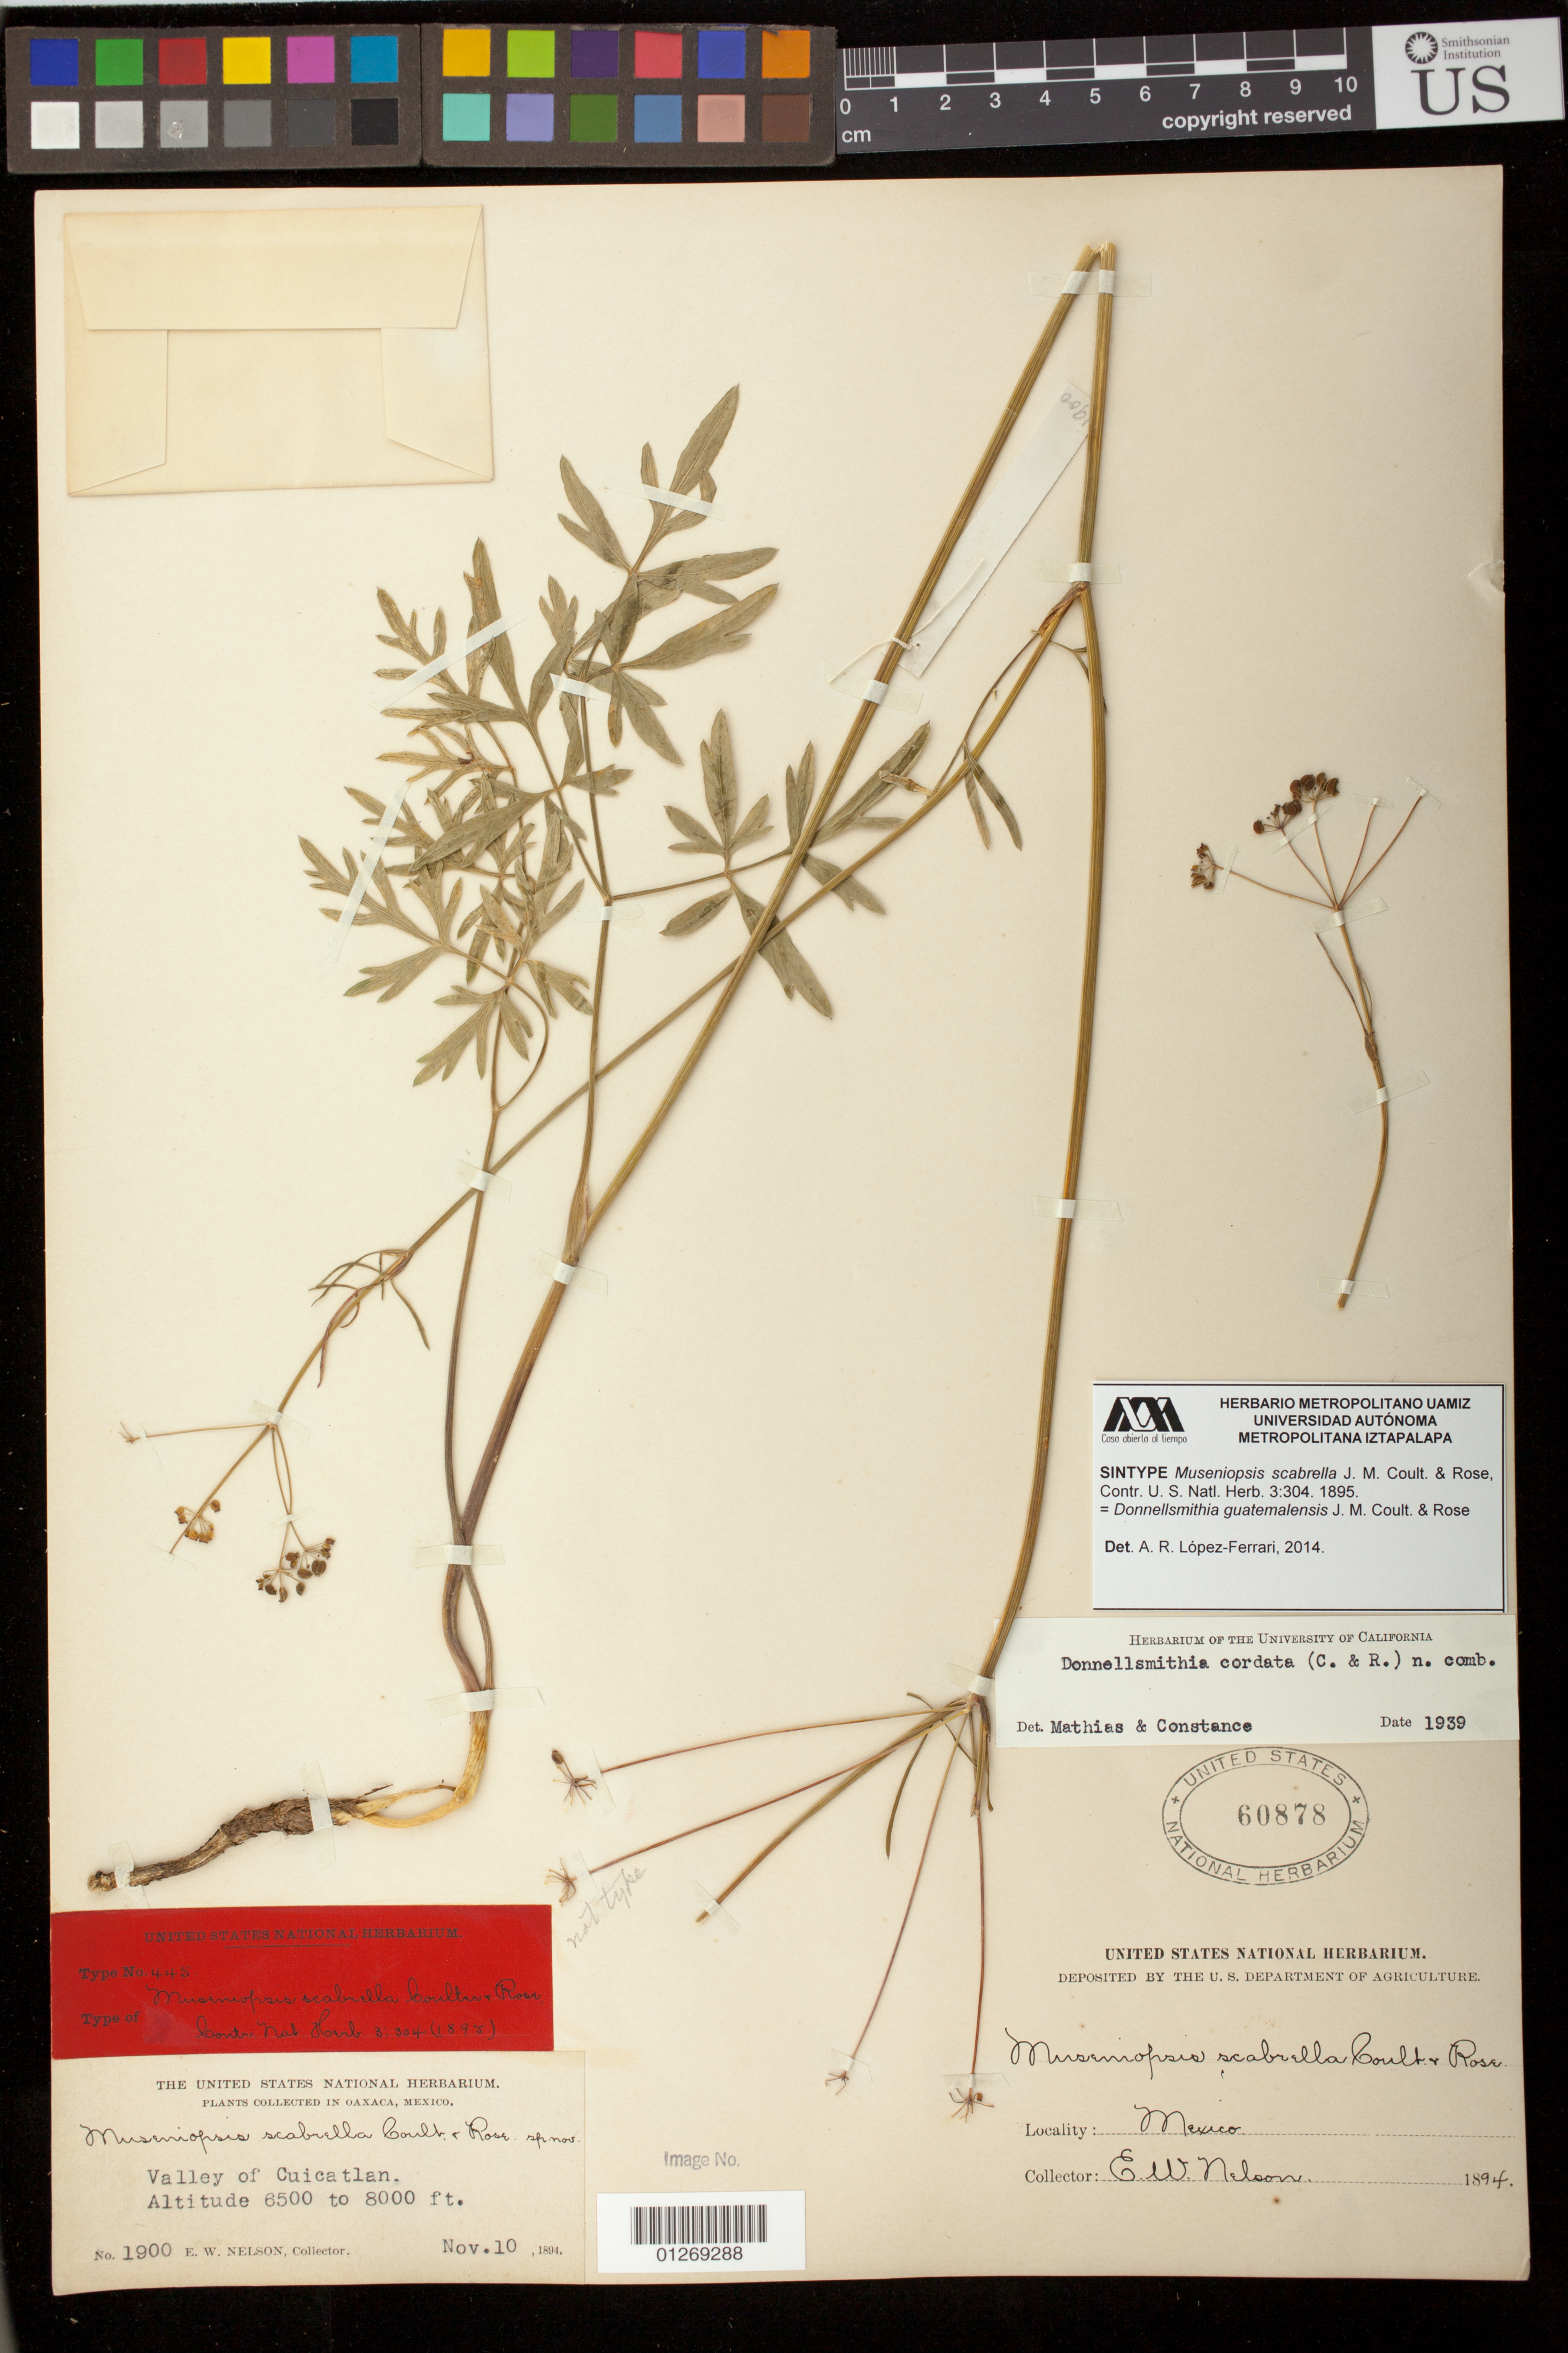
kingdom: Plantae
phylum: Tracheophyta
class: Magnoliopsida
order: Apiales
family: Apiaceae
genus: Museniopsis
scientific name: Museniopsis scabrella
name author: J.M. Coult. & Rose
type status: Syntype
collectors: E. W. Nelson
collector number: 1900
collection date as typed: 10 Nov 1894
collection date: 1894-11-10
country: Mexico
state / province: Oaxaca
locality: Valley of Cuicatlan.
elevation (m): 1981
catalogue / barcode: US 60878